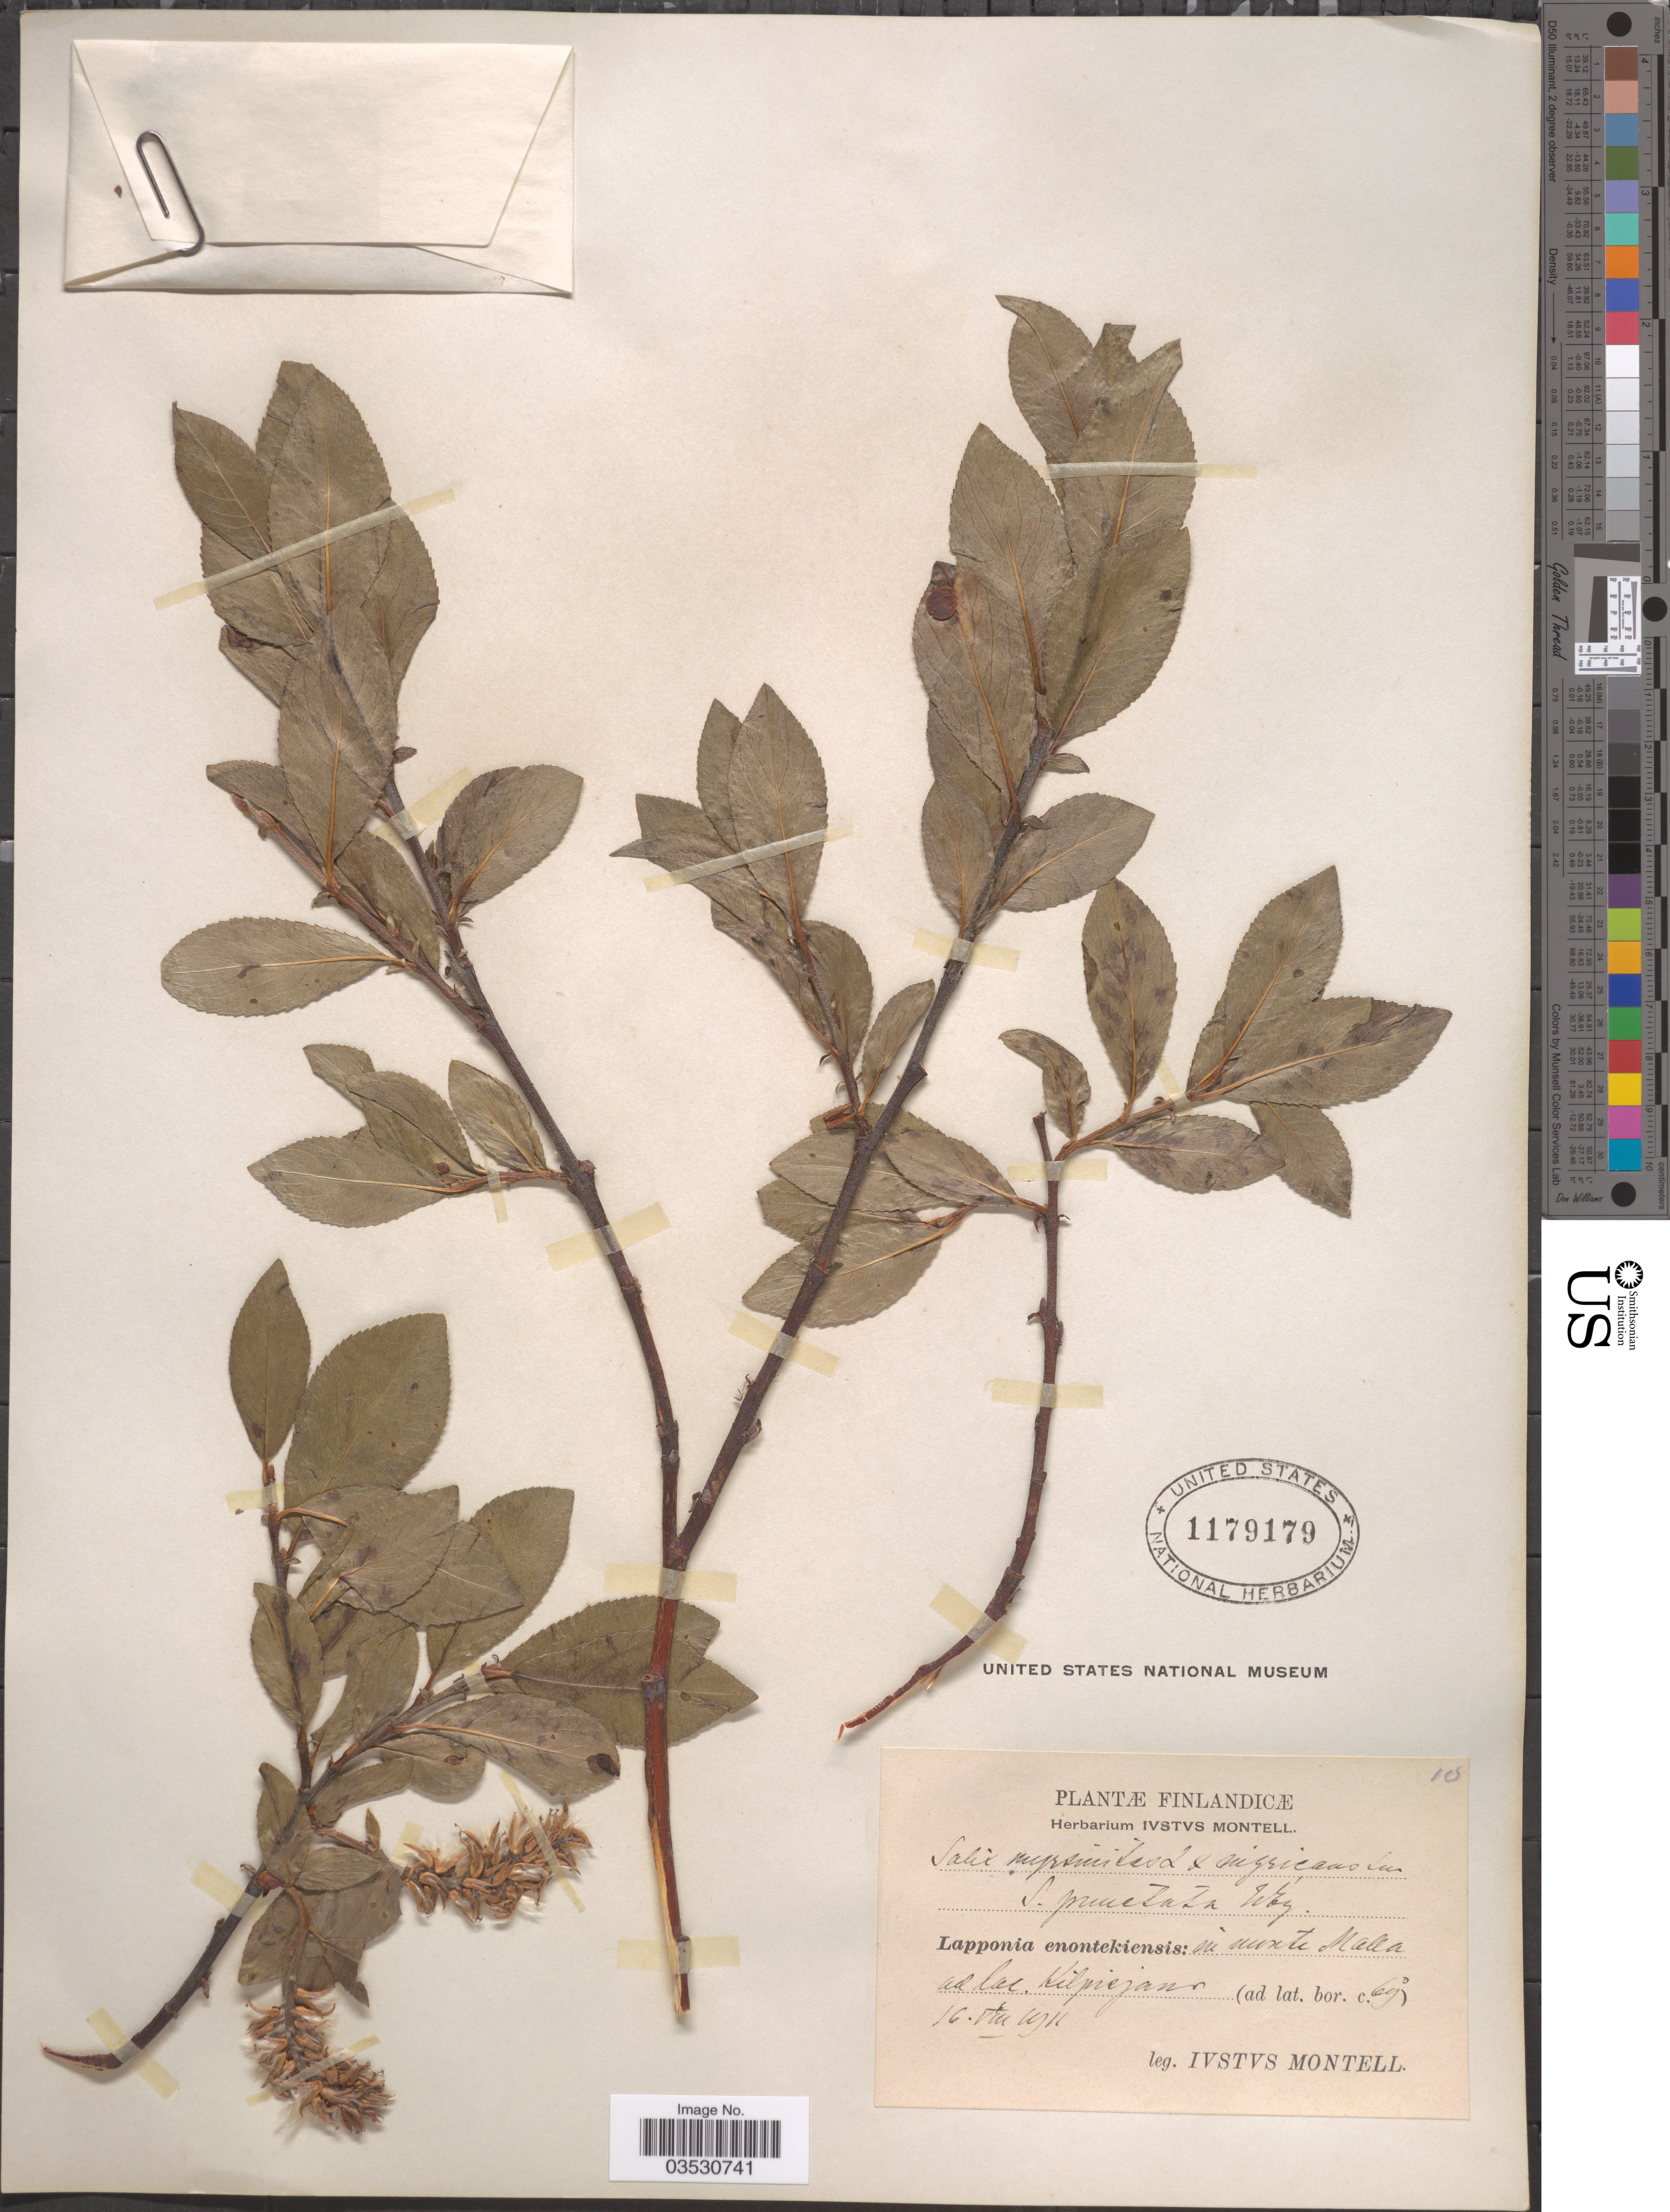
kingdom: Plantae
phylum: Tracheophyta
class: Magnoliopsida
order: Malpighiales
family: Salicaceae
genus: Salix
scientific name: Salix myrsinites x S. nigricans Sm.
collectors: I. Montell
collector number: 10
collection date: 1911-08-01/1911-08-16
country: Finland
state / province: Lappi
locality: Malla, Lake Kilpisjärvi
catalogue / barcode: US 1179179